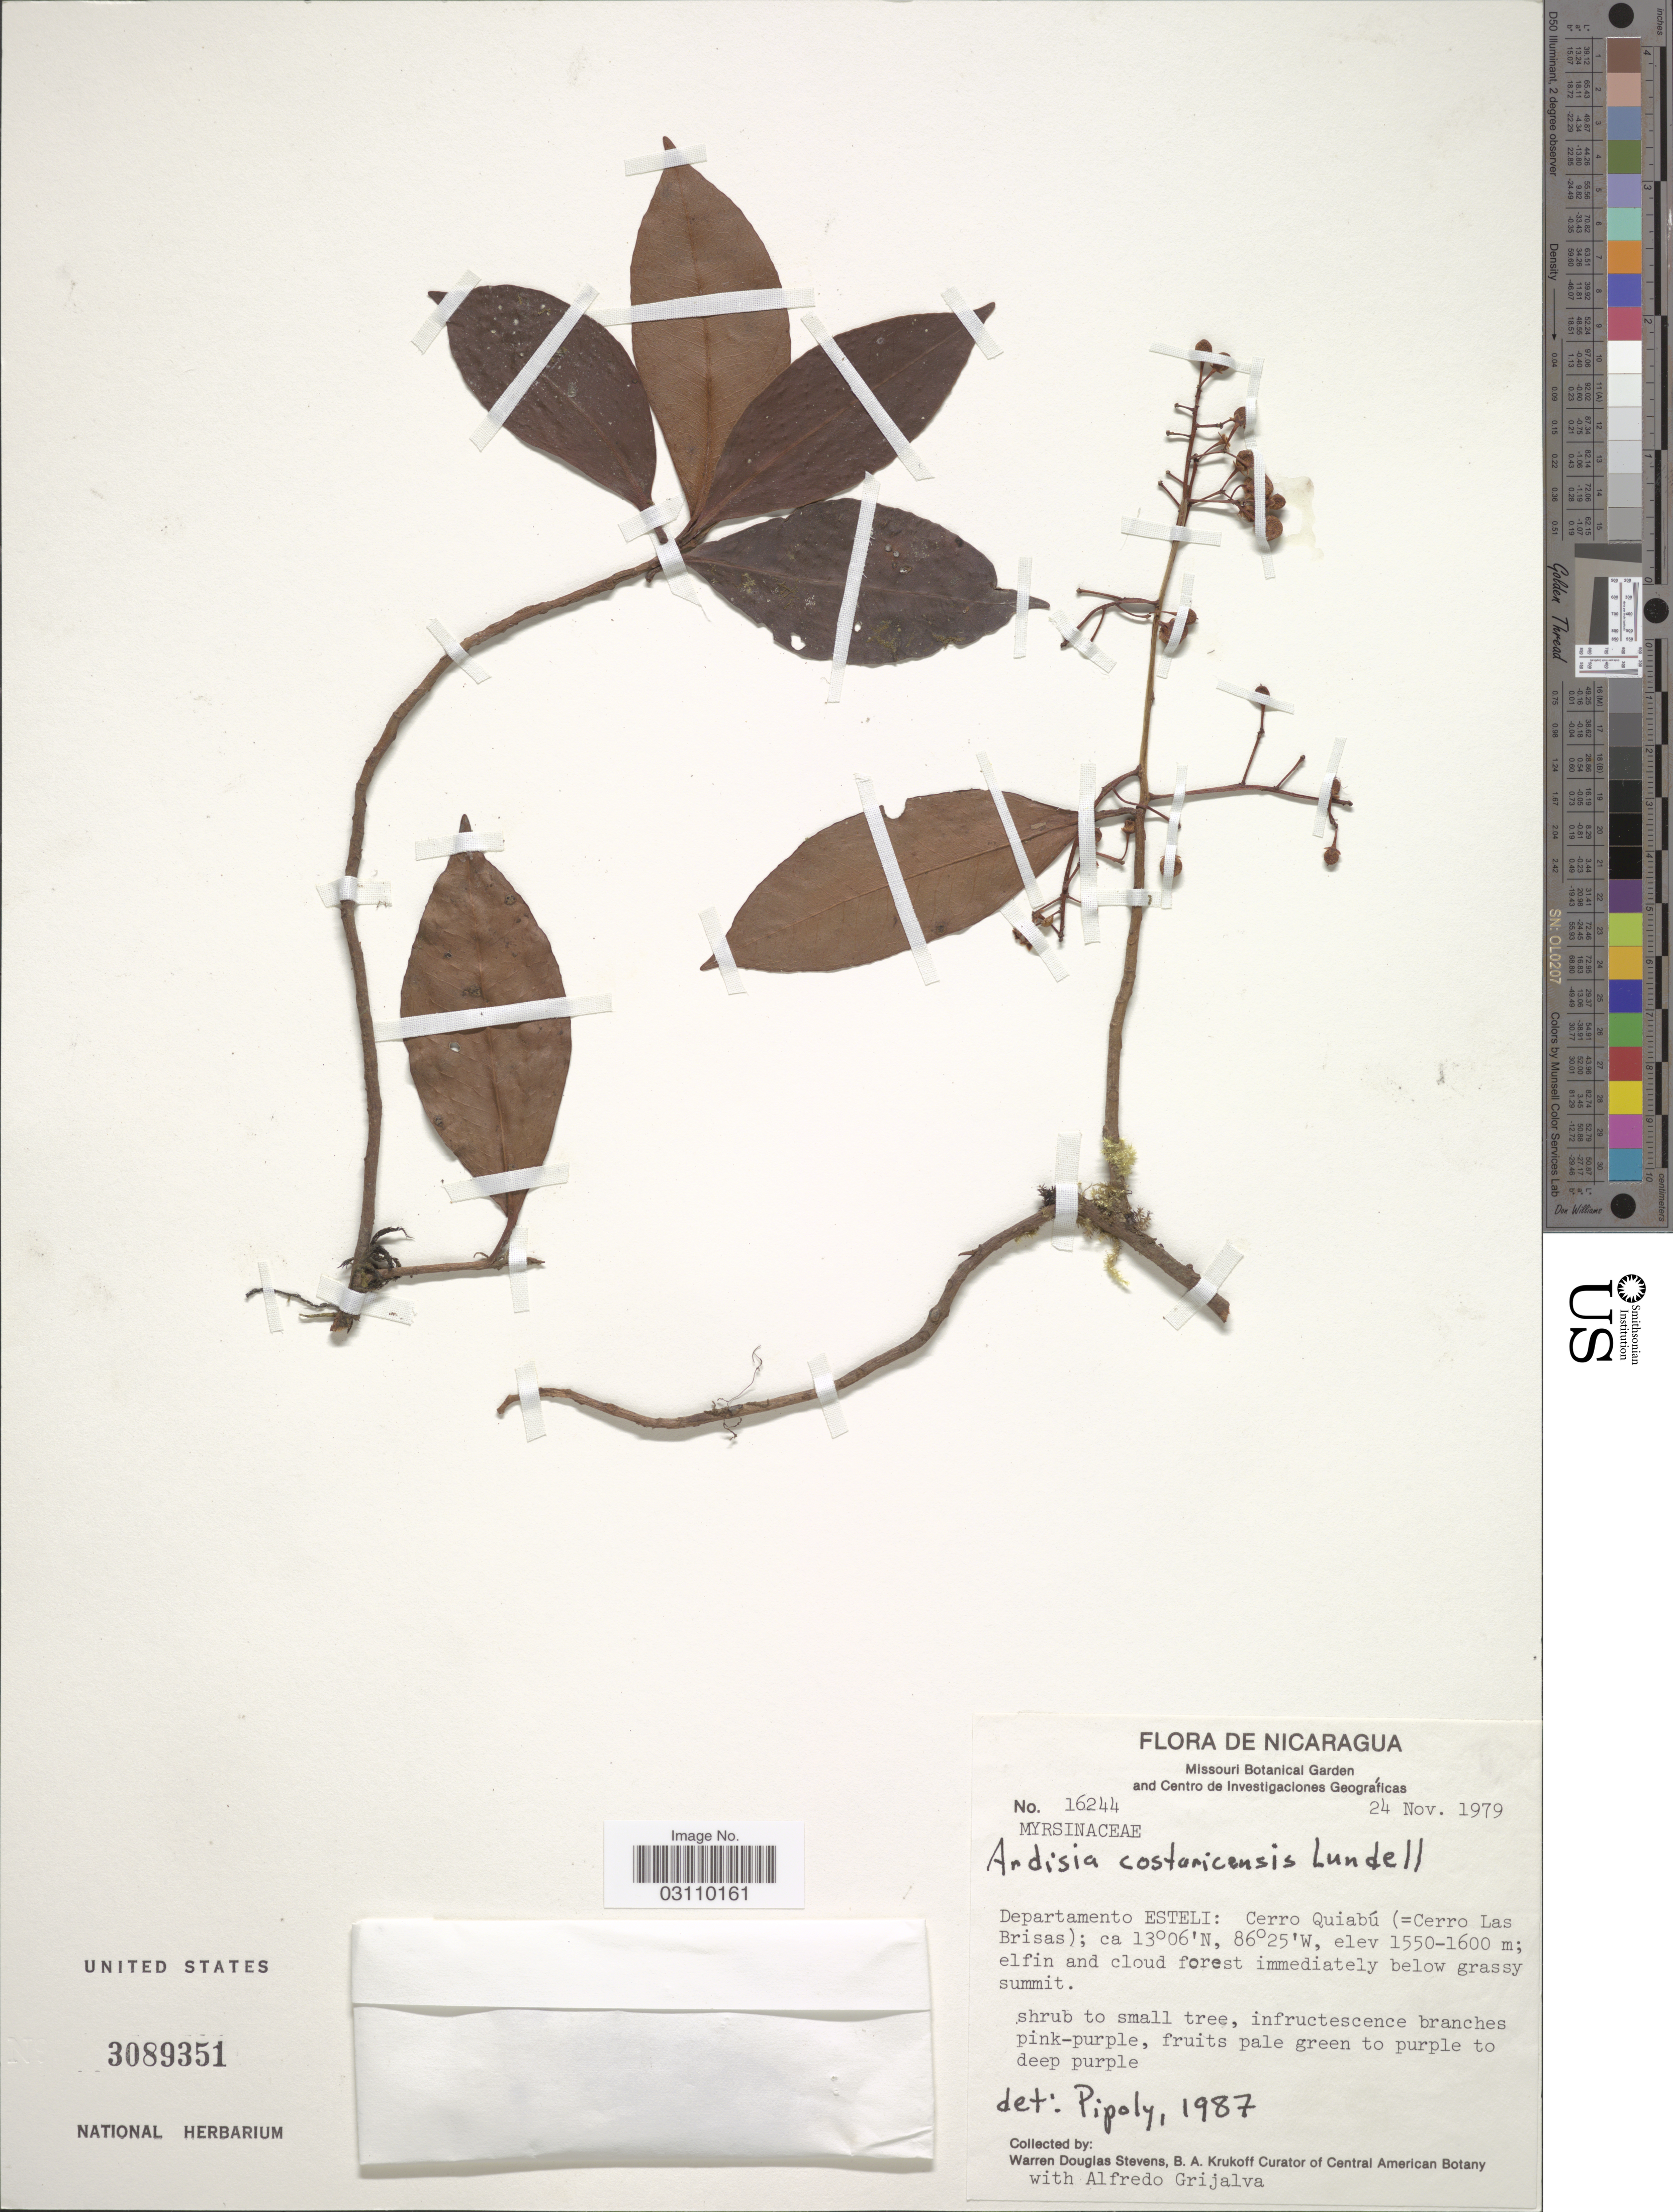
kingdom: Plantae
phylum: Tracheophyta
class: Magnoliopsida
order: Ericales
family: Primulaceae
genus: Ardisia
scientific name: Ardisia costaricensis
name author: Lundell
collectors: W. D. Stevens & A. Grijalva P.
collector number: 16244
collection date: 1979-11-24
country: Nicaragua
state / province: Esteli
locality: Departamento de Esteli: Cerro Quiabú (=Cerro Las Brisas).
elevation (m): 1550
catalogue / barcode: US 3089351